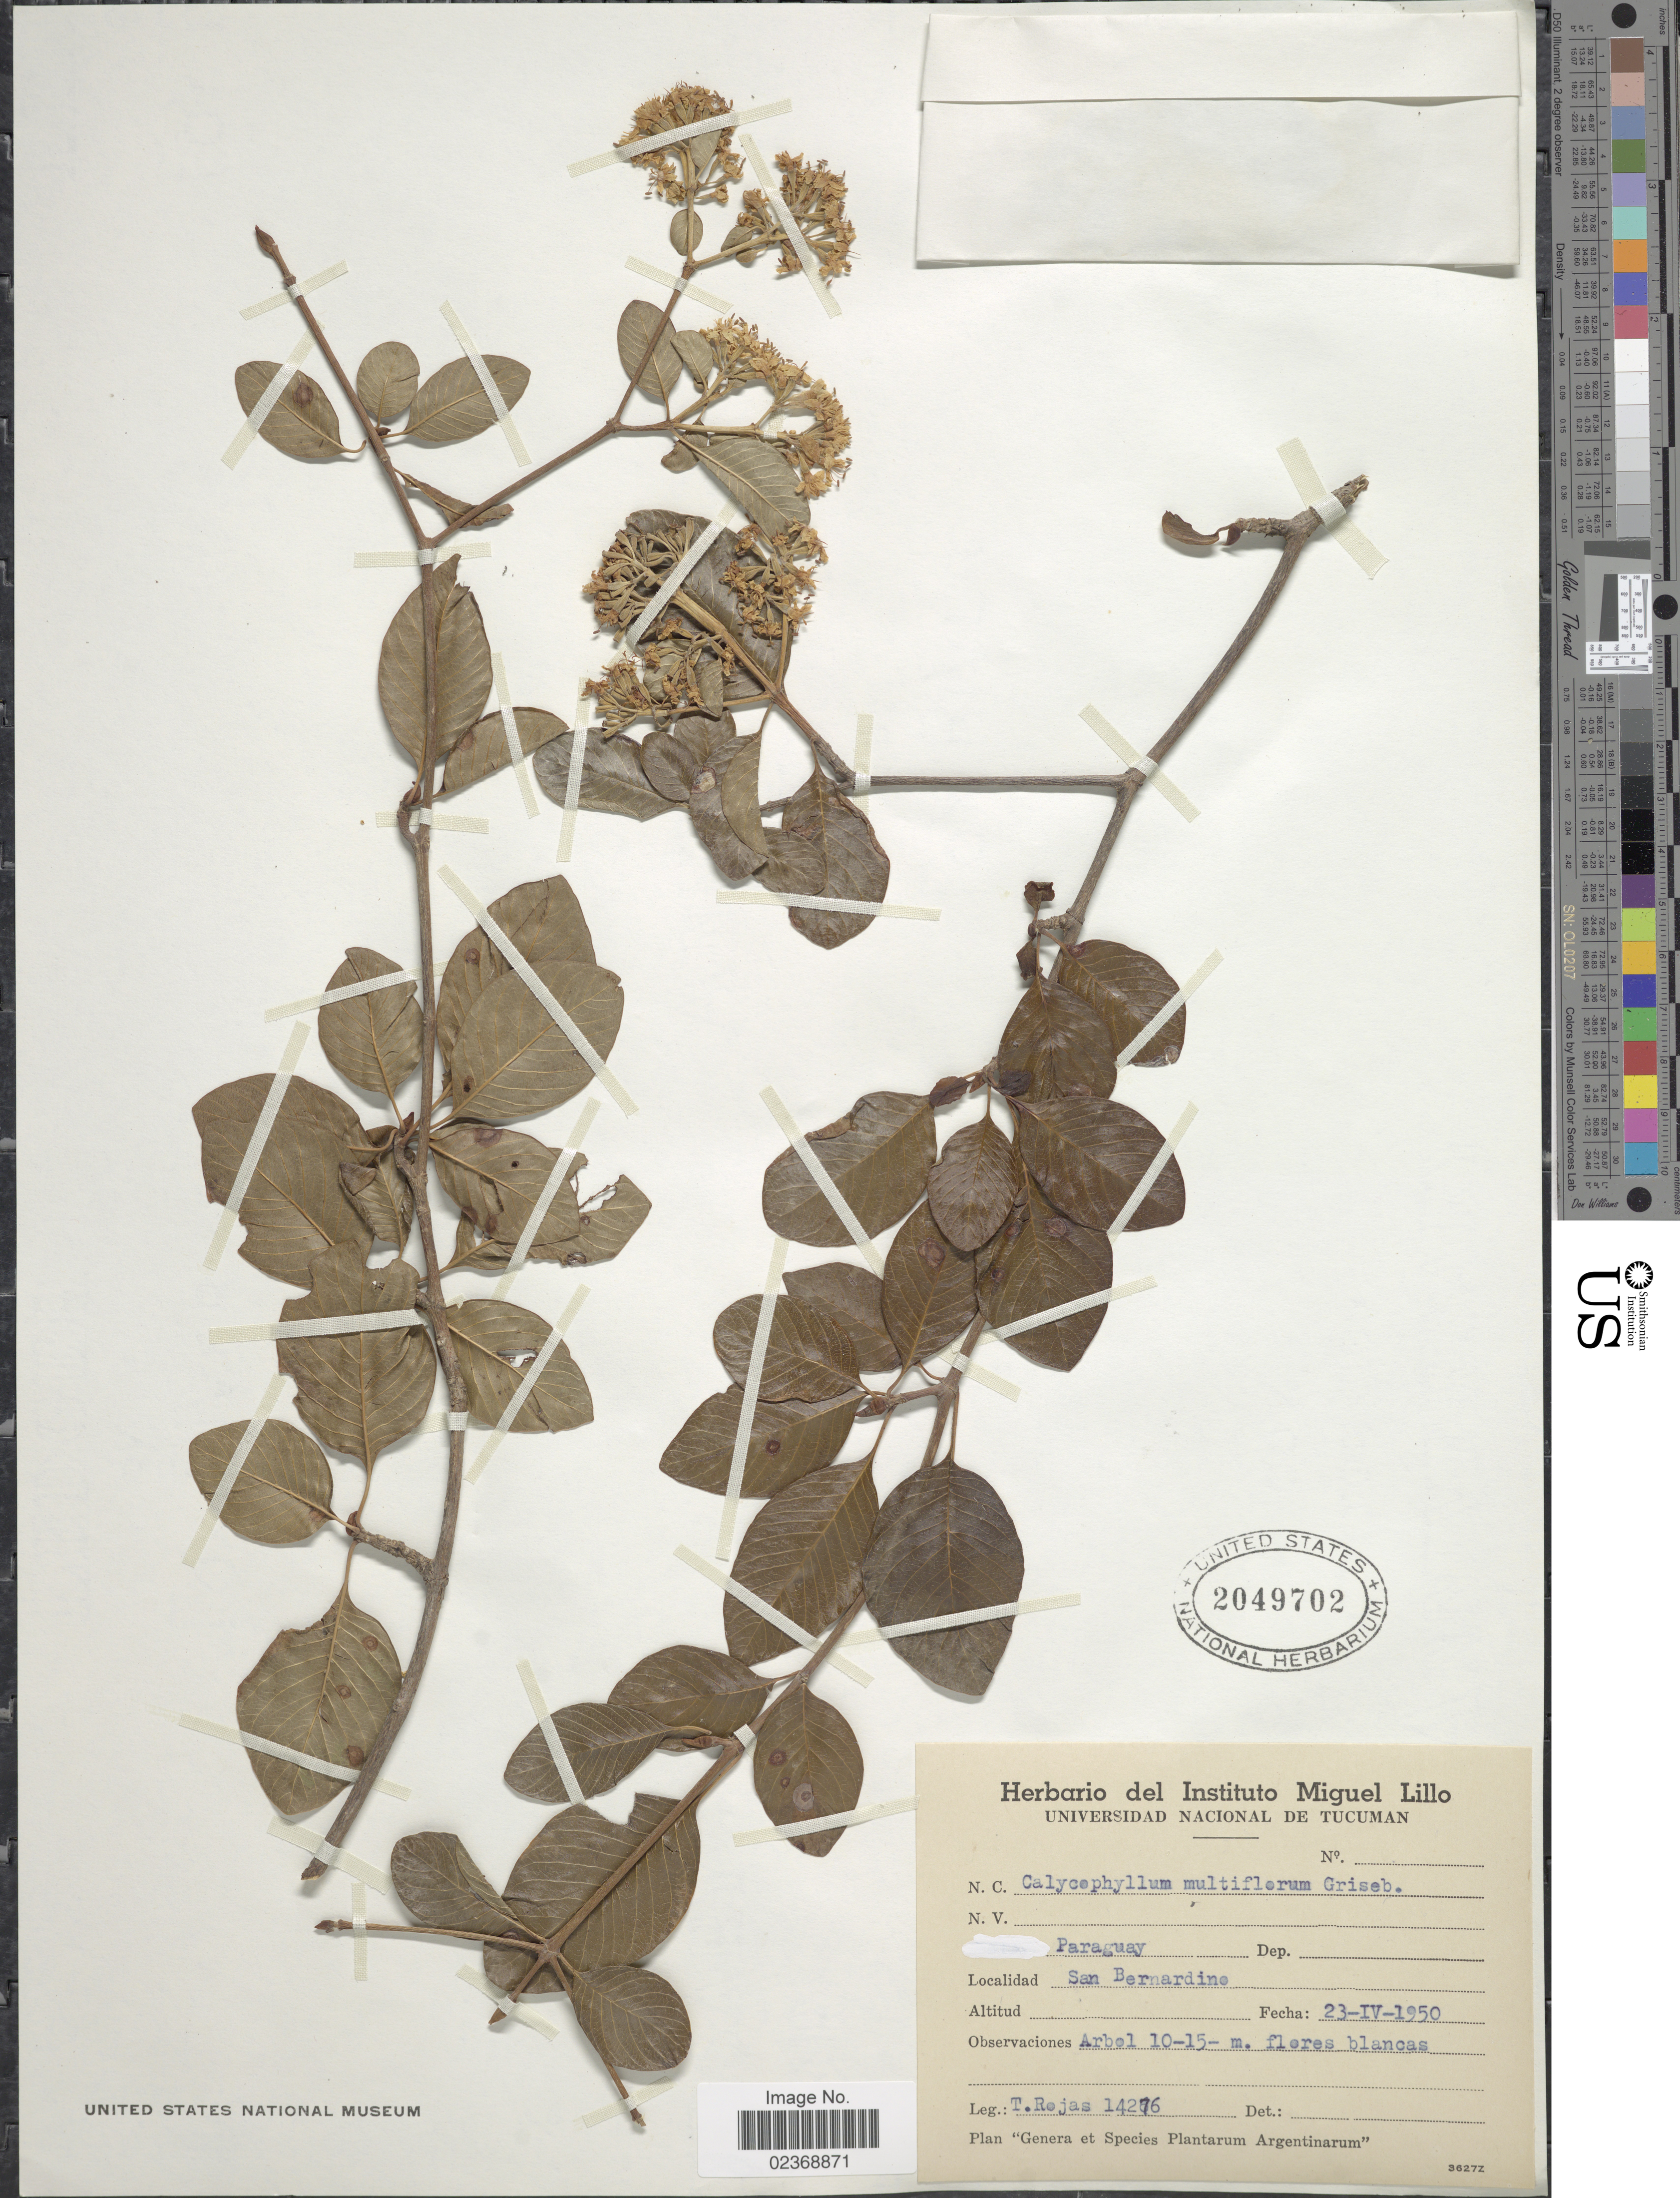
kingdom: Plantae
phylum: Tracheophyta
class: Magnoliopsida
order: Gentianales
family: Rubiaceae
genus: Calycophyllum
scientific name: Calycophyllum multiflorum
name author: Griseb.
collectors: T. Rojas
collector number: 14276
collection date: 1950-04-23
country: Paraguay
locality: San Bernardino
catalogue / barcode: US 2049702